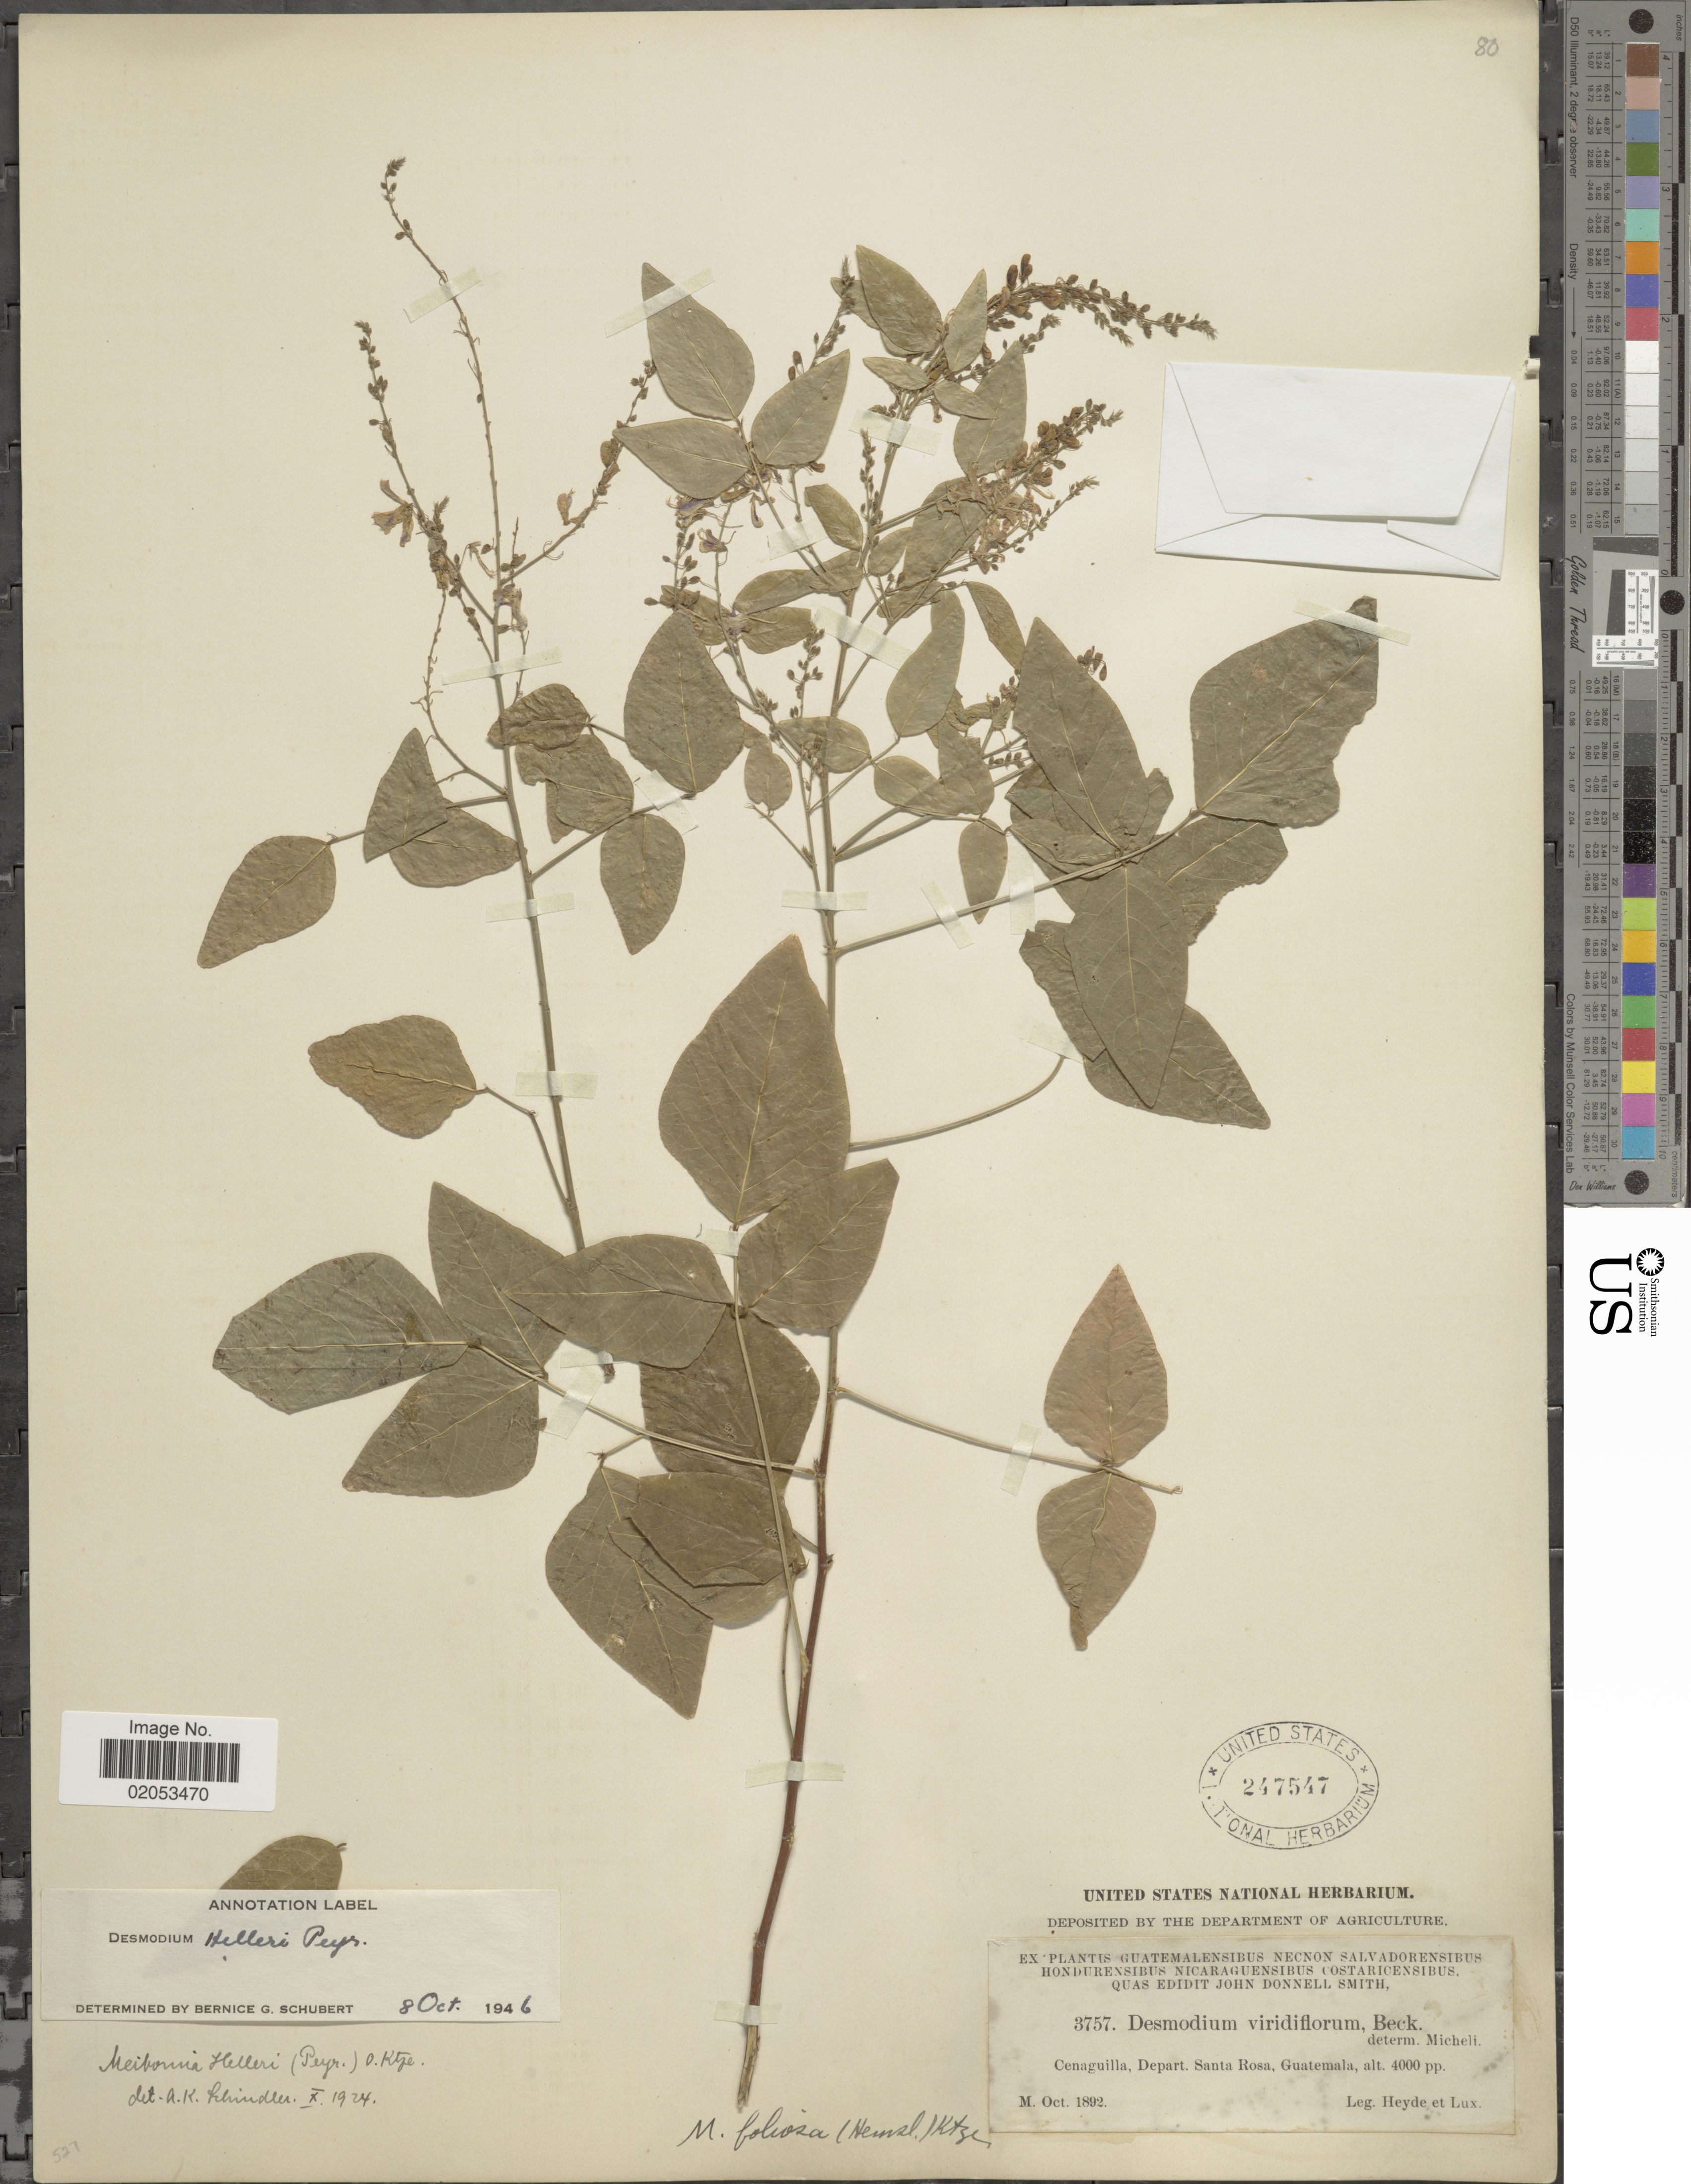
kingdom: Plantae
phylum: Tracheophyta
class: Magnoliopsida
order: Fabales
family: Fabaceae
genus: Desmodium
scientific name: Desmodium helleri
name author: Peyr.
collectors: Heyde & Lux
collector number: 3757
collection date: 1892-10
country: Guatemala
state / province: Santa Rosa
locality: Cenaguilla, Depart Santa Rosa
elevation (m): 1219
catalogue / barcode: US 247547